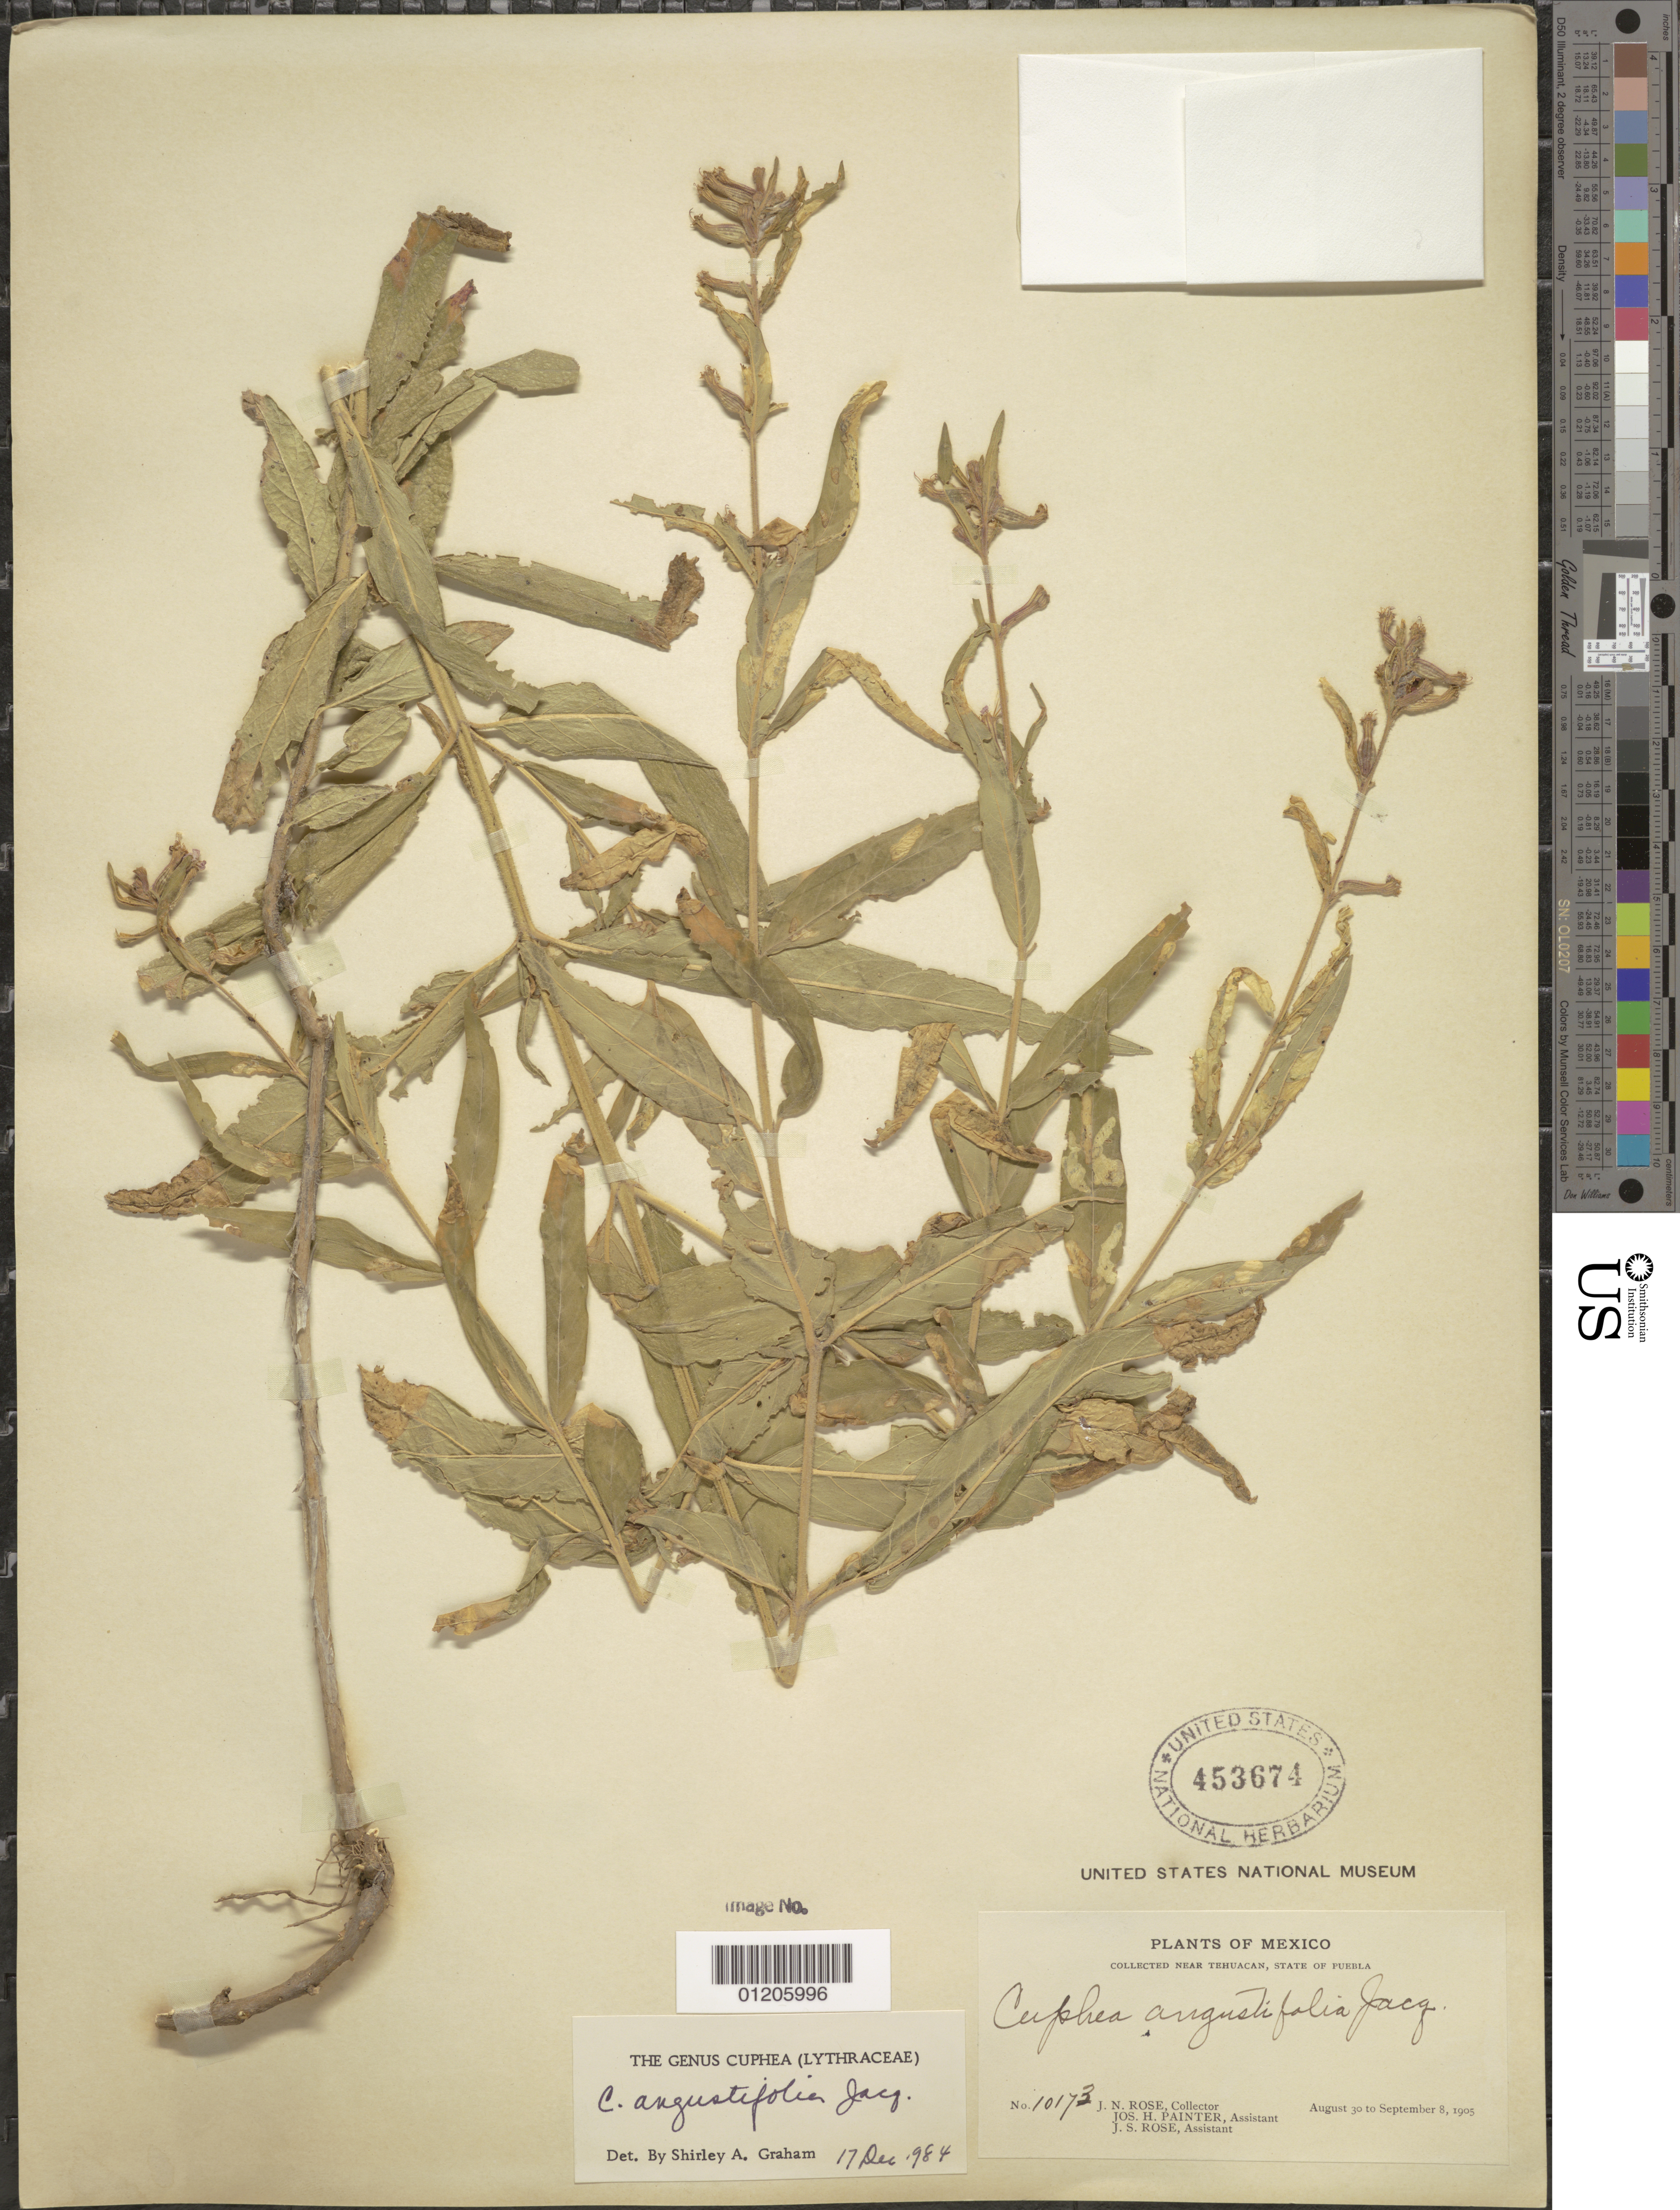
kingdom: Plantae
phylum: Tracheophyta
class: Magnoliopsida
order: Myrtales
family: Lythraceae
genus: Cuphea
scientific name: Cuphea angustifolia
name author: Jacq. ex Koehne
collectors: J. N. Rose, J. H. Painter & J. S. Rose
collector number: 10173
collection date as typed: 30 Aug 1905 to 08 Sep 1905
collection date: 1905-08-30/1905-09-08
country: Mexico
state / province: Puebla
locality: Near Tehuacan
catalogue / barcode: US 453674